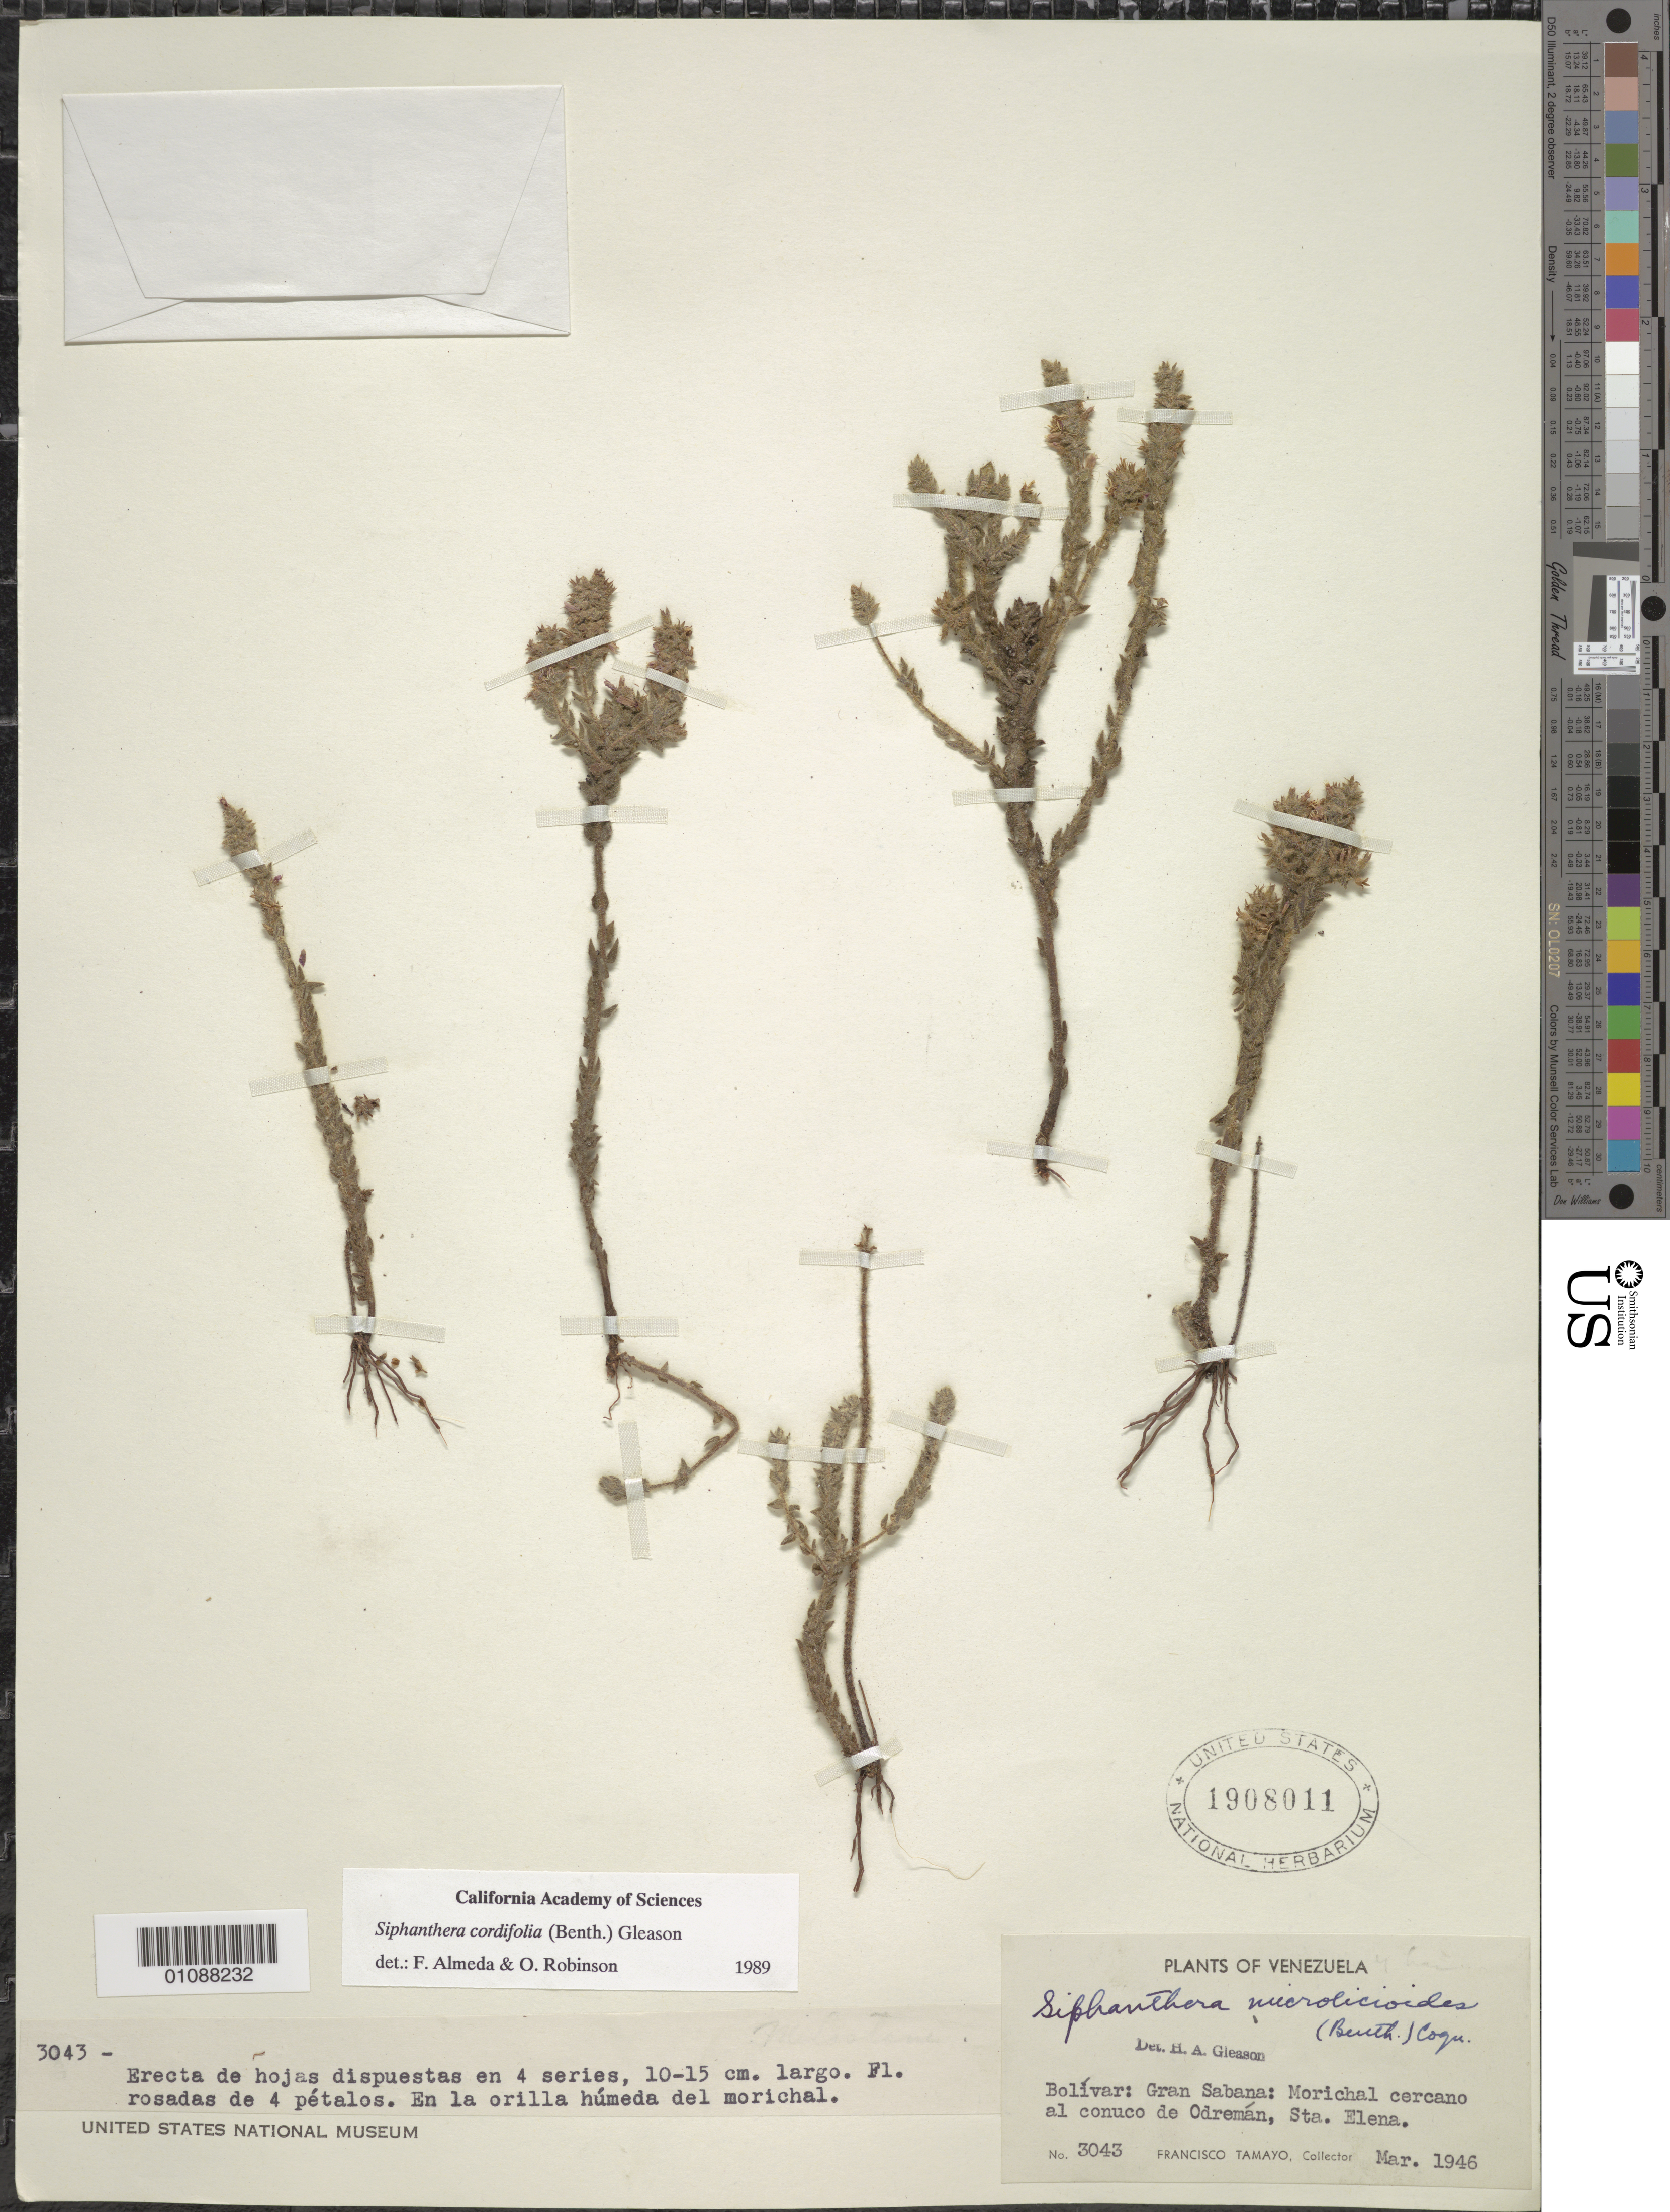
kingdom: Plantae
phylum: Tracheophyta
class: Magnoliopsida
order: Myrtales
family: Melastomataceae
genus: Siphanthera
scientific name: Siphanthera cordifolia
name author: (Benth.) Gleason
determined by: Almeda, F.; Robinson, O. R.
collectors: F. Tamayo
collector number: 3043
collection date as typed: Mar-46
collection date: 1946-03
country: Venezuela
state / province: Bolívar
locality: Gran Sabana, Sta. Elena, Conuco de Odremán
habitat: Orilla humeda del morichal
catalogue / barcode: US 1908011